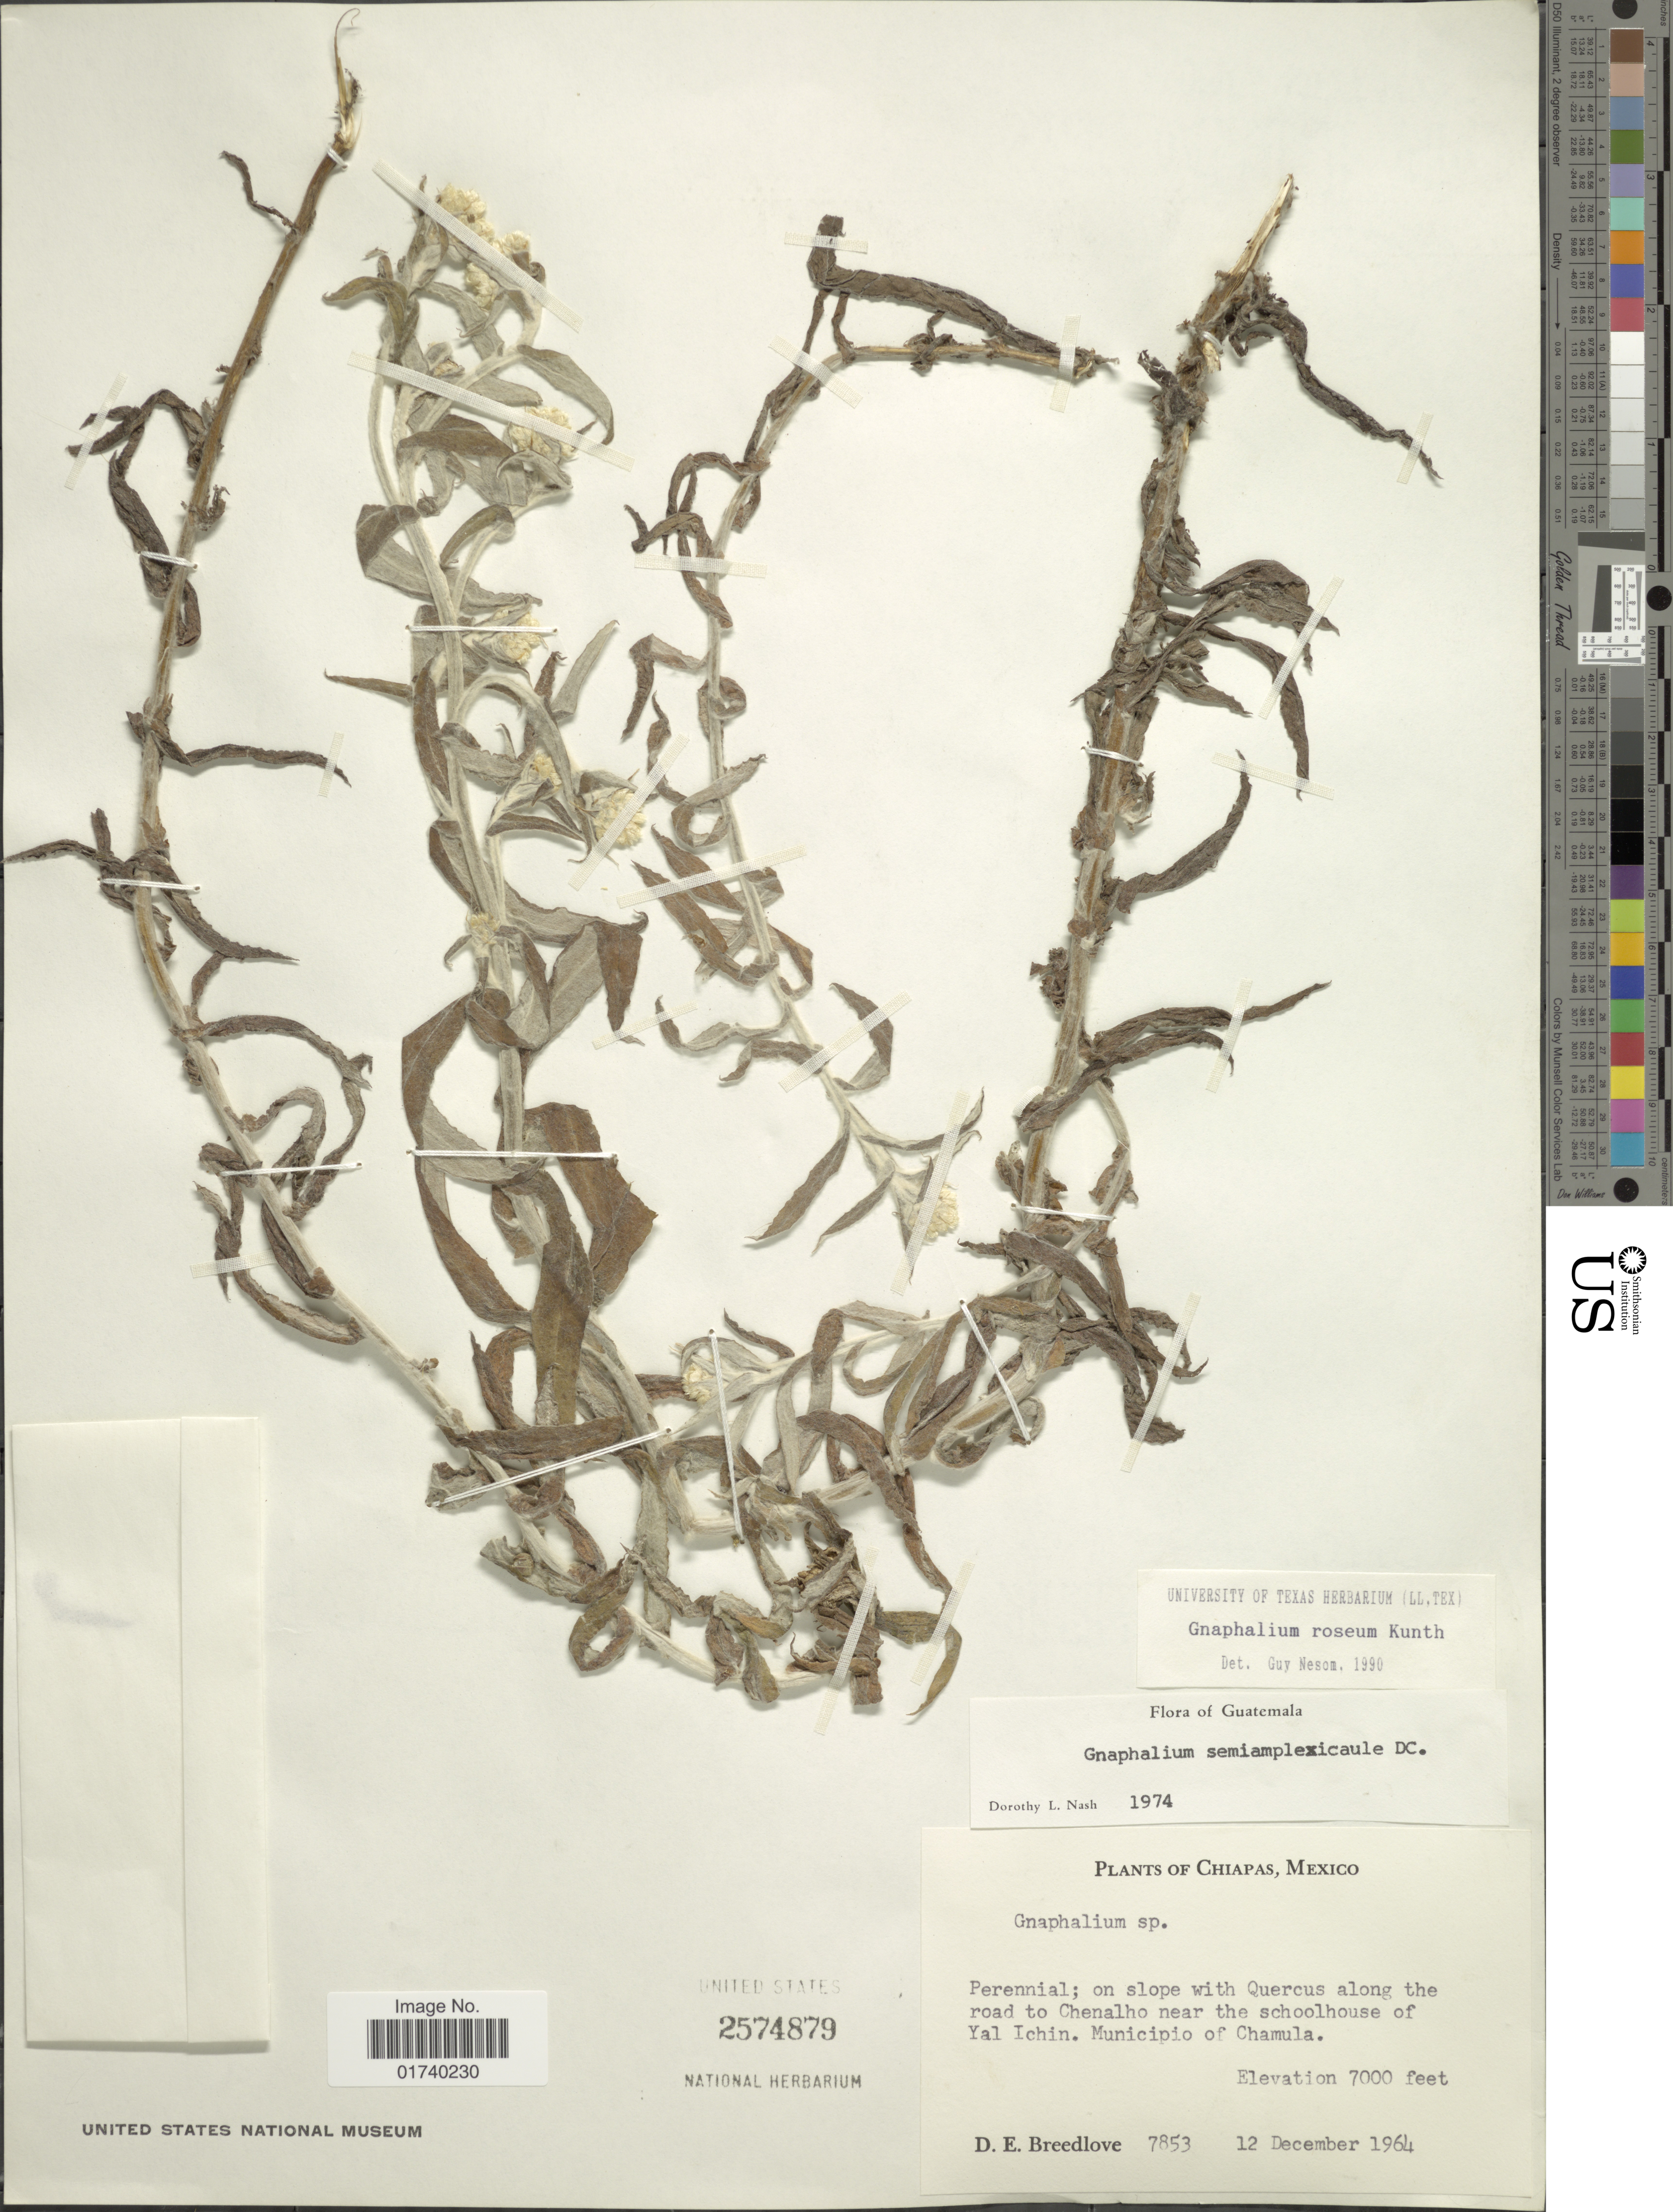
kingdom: Plantae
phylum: Tracheophyta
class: Magnoliopsida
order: Asterales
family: Asteraceae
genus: Pseudognaphalium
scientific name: Pseudognaphalium roseum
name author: (Kunth) Anderb.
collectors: D. E. Breedlove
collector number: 7853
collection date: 1964-12-12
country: Mexico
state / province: Chiapas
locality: Perennial; slope with Quercus along the road to Chenalho near the shoolhouse of Yal Ichin, Municipio of Chamula.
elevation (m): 2134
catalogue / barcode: US 2574879